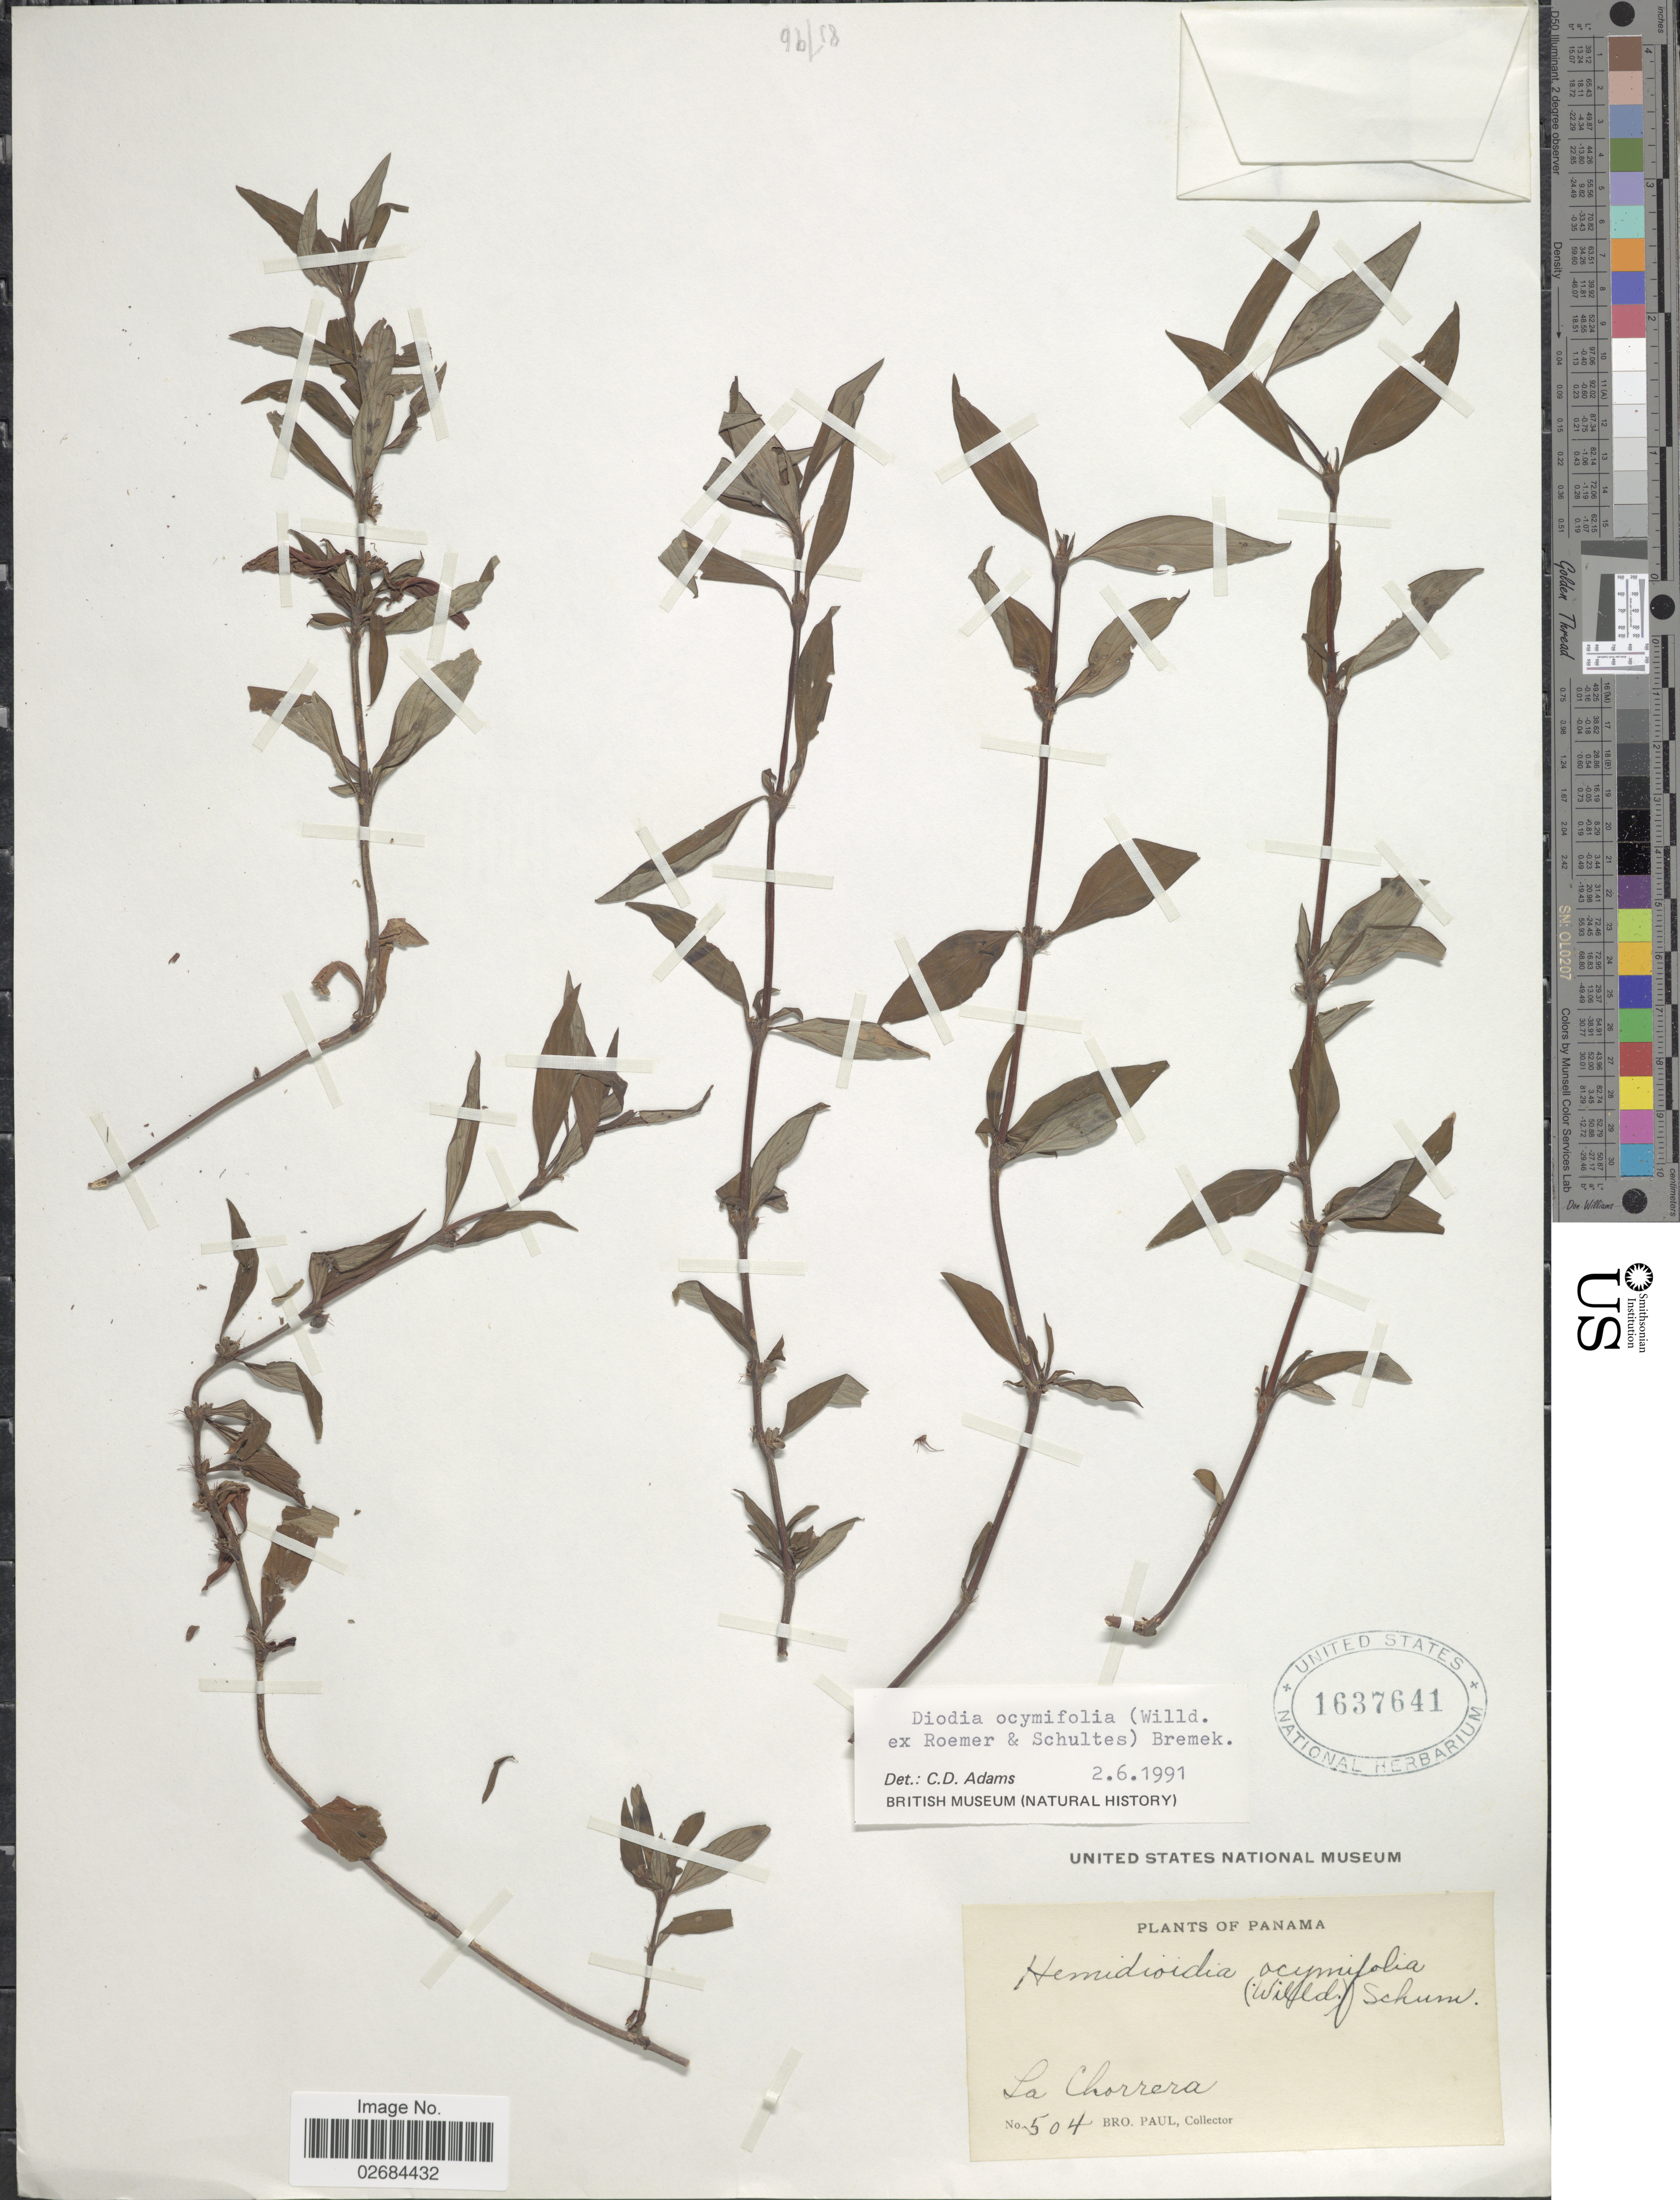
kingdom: Plantae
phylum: Tracheophyta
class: Magnoliopsida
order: Gentianales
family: Rubiaceae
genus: Diodia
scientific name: Diodia ocymifolia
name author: (Willd. ex Roem. & Schult.) Bremek.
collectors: B. Paul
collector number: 504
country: Panama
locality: La Chorrera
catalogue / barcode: US 1637641